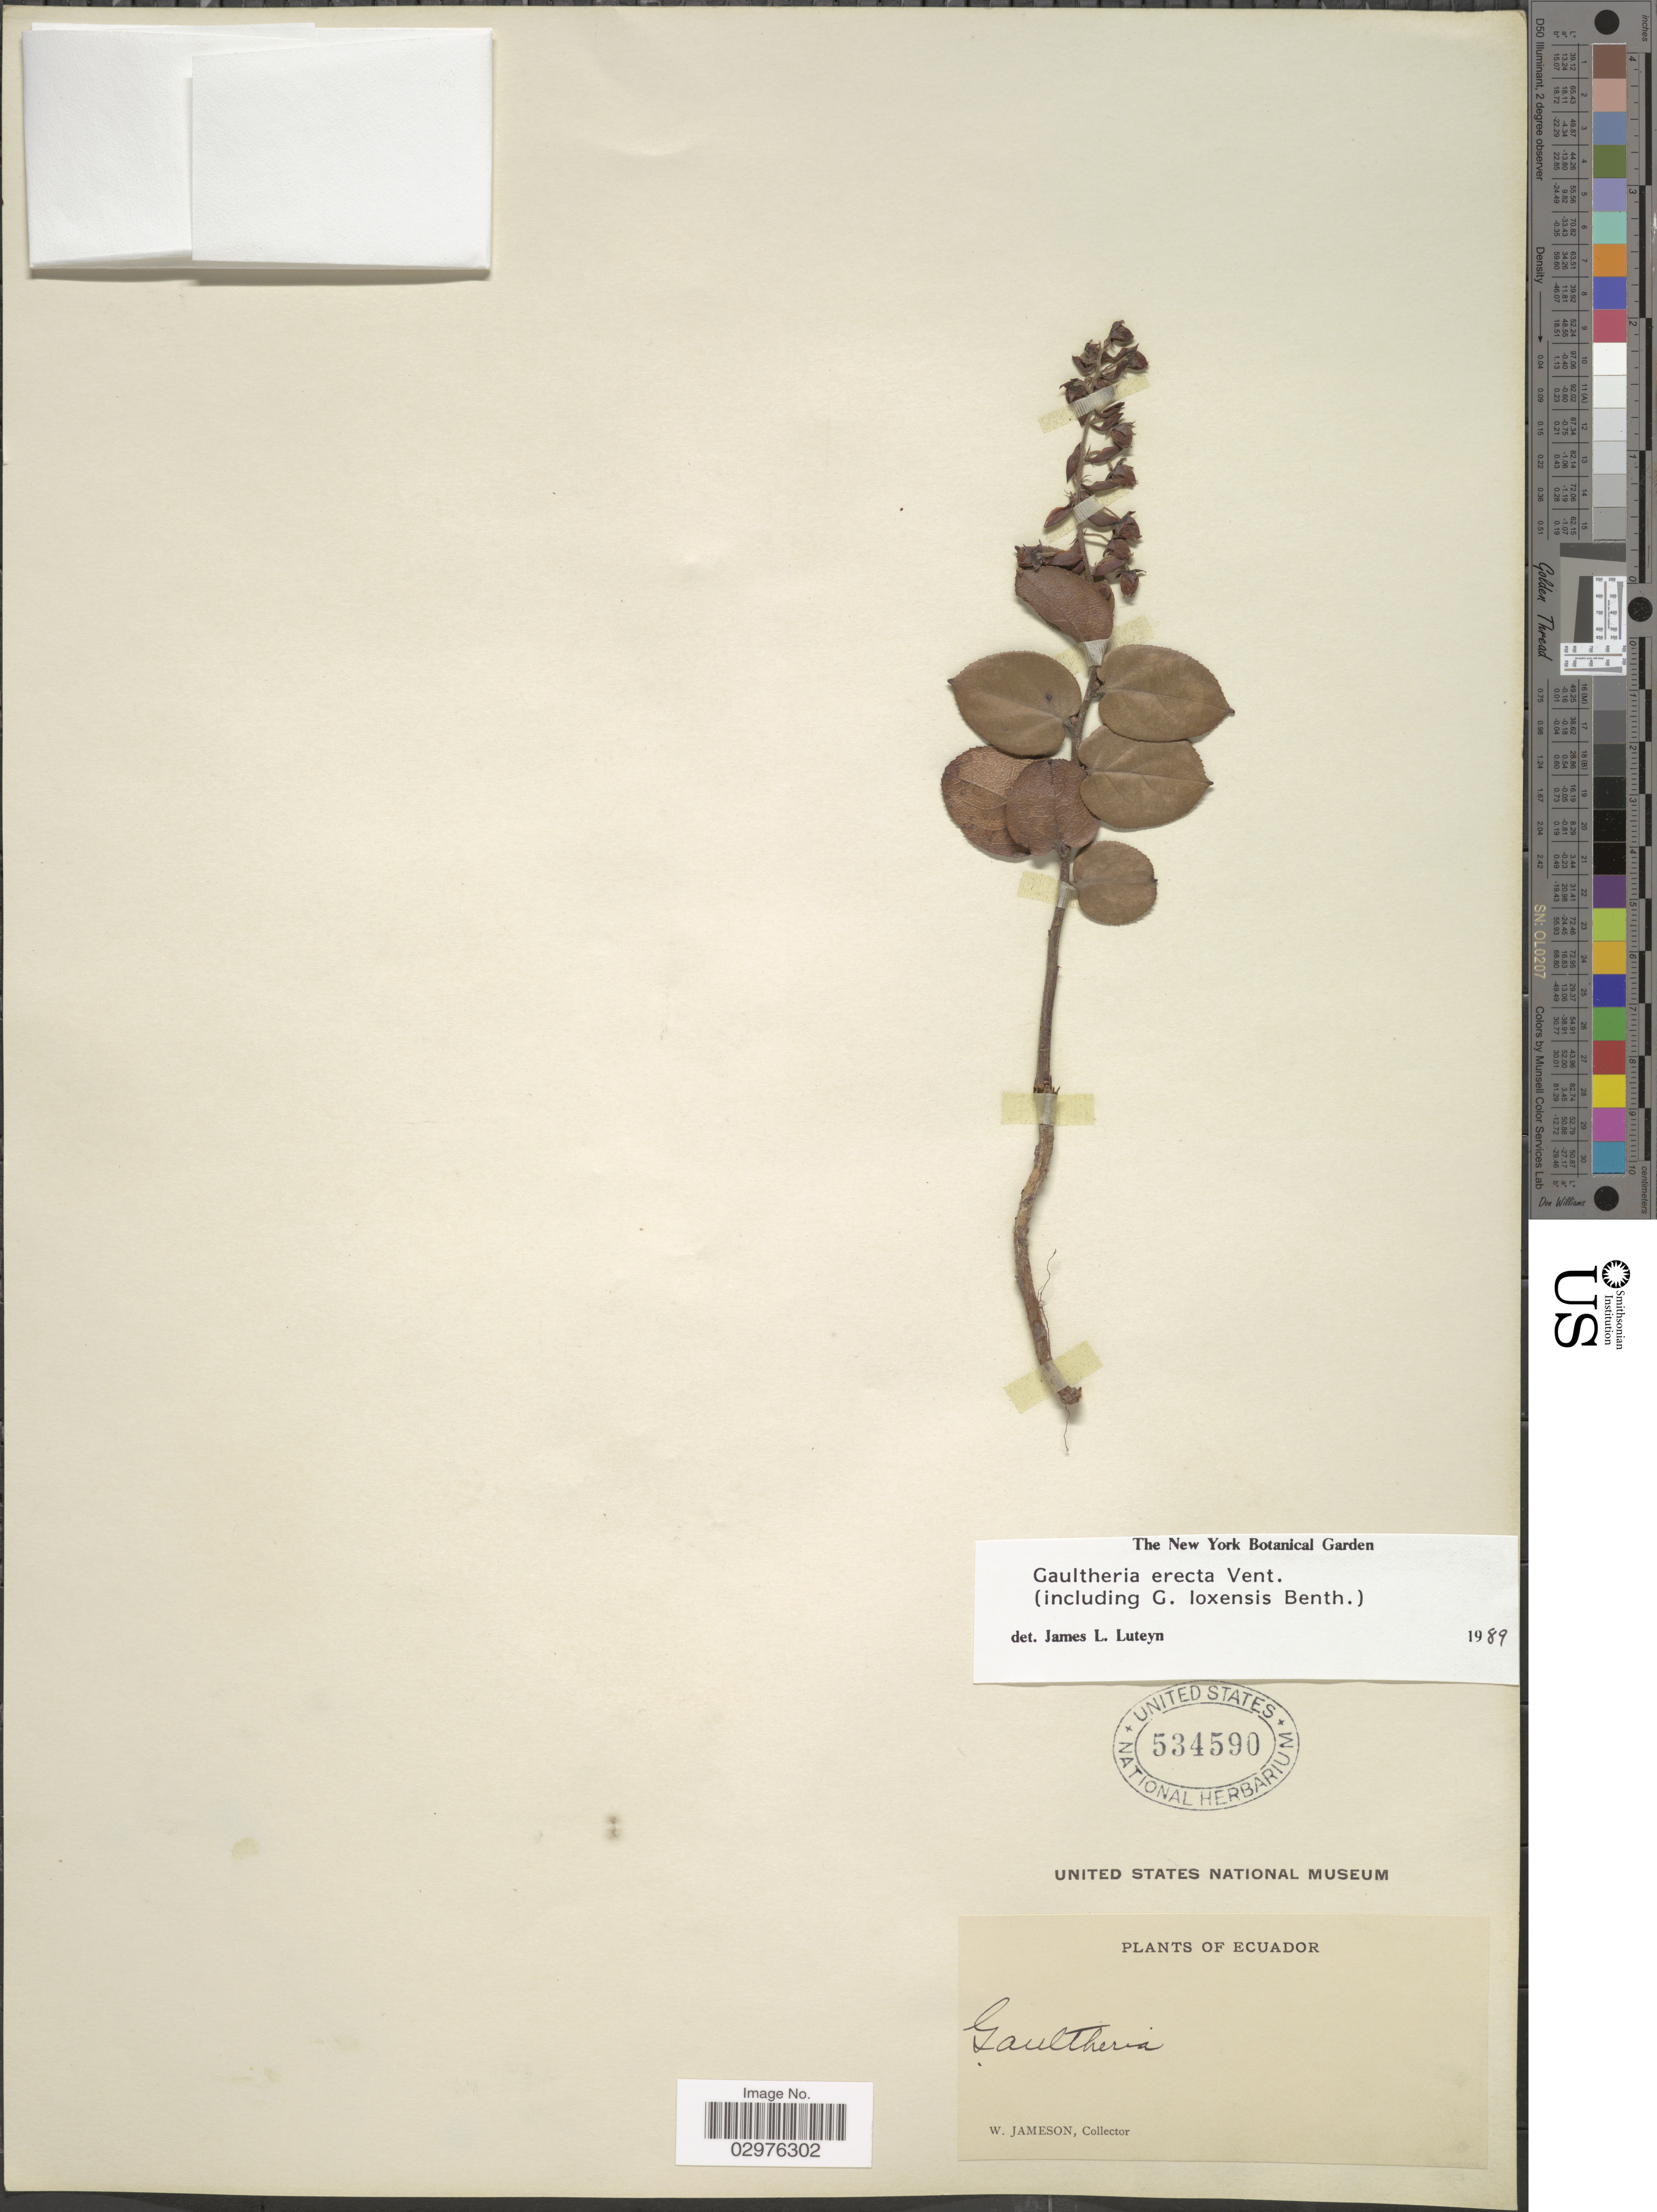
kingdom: Plantae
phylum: Tracheophyta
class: Magnoliopsida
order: Ericales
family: Ericaceae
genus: Gaultheria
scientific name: Gaultheria erecta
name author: Vent.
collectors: W. Jameson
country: Ecuador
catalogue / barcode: US 534590